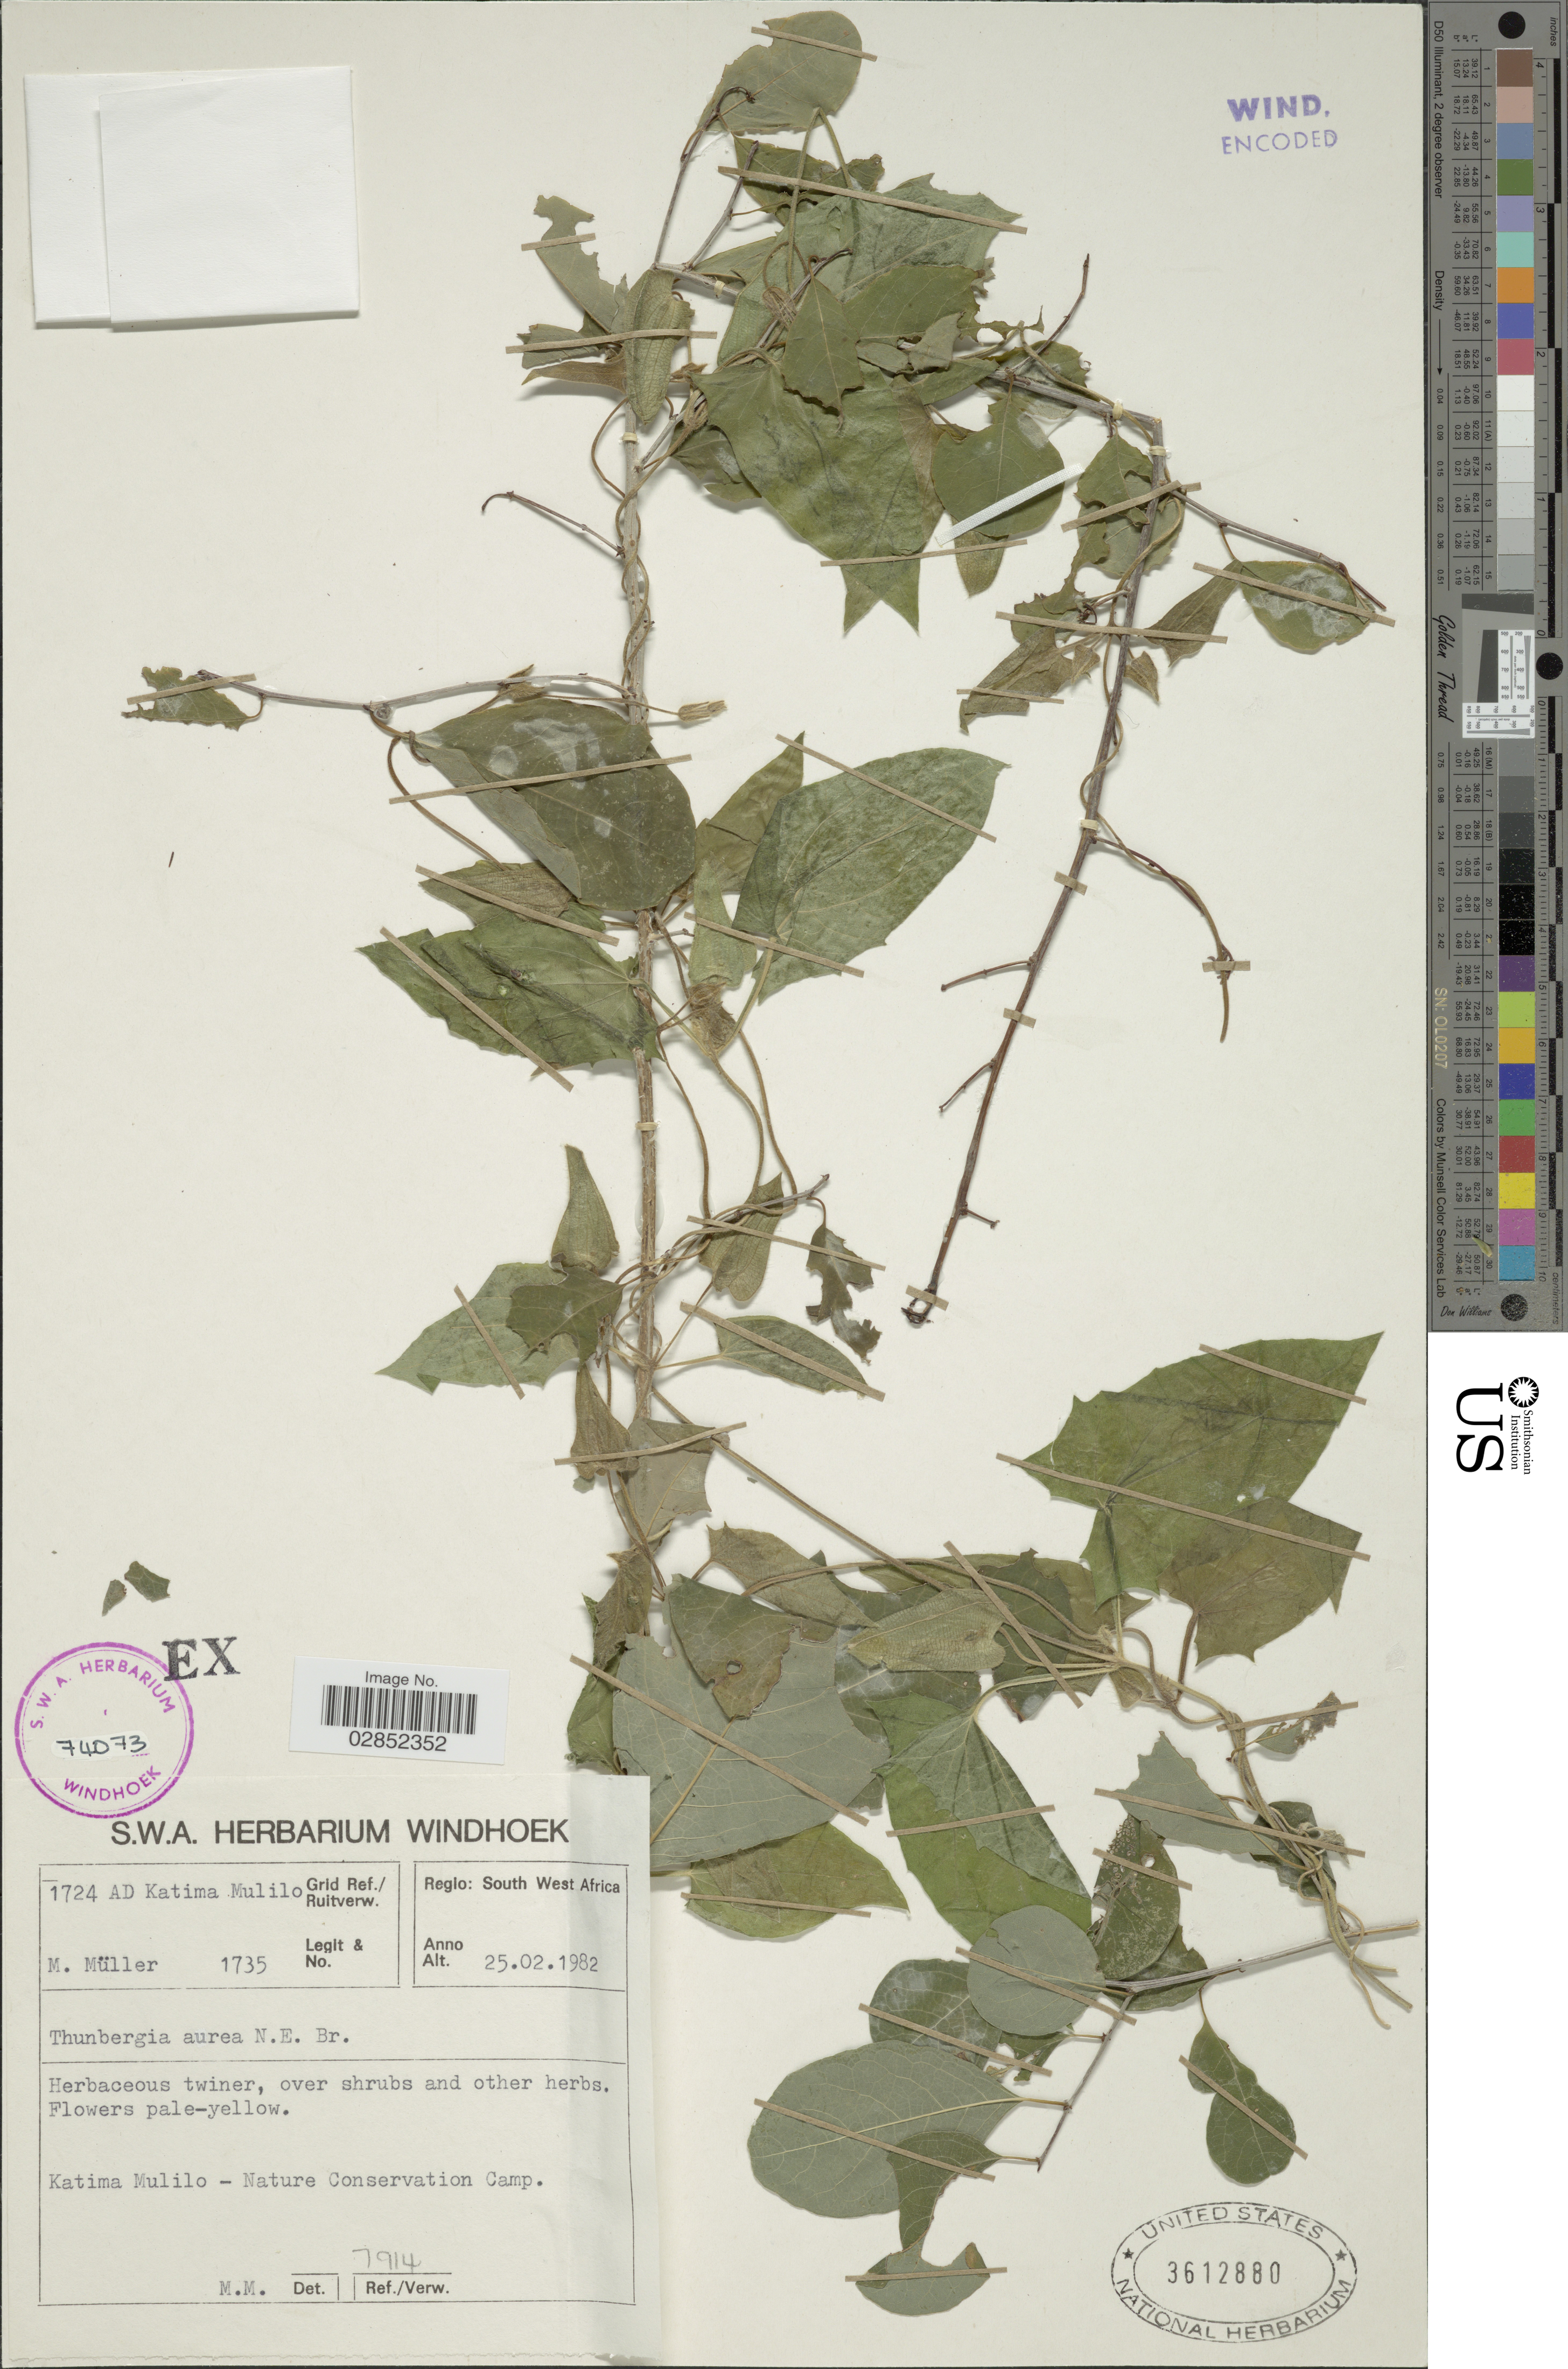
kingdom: Plantae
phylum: Tracheophyta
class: Magnoliopsida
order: Lamiales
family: Acanthaceae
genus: Thunbergia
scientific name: Thunbergia aurea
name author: N.E. Br.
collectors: M. Muller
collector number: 1735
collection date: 1982-02-25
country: Namibia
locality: Regio: South West Africa, Grid Ref./Ruitverw. 1724 D Katima Mulilo, Katima Mulilo - Nature Conservation Camp.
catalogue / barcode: US 3612880